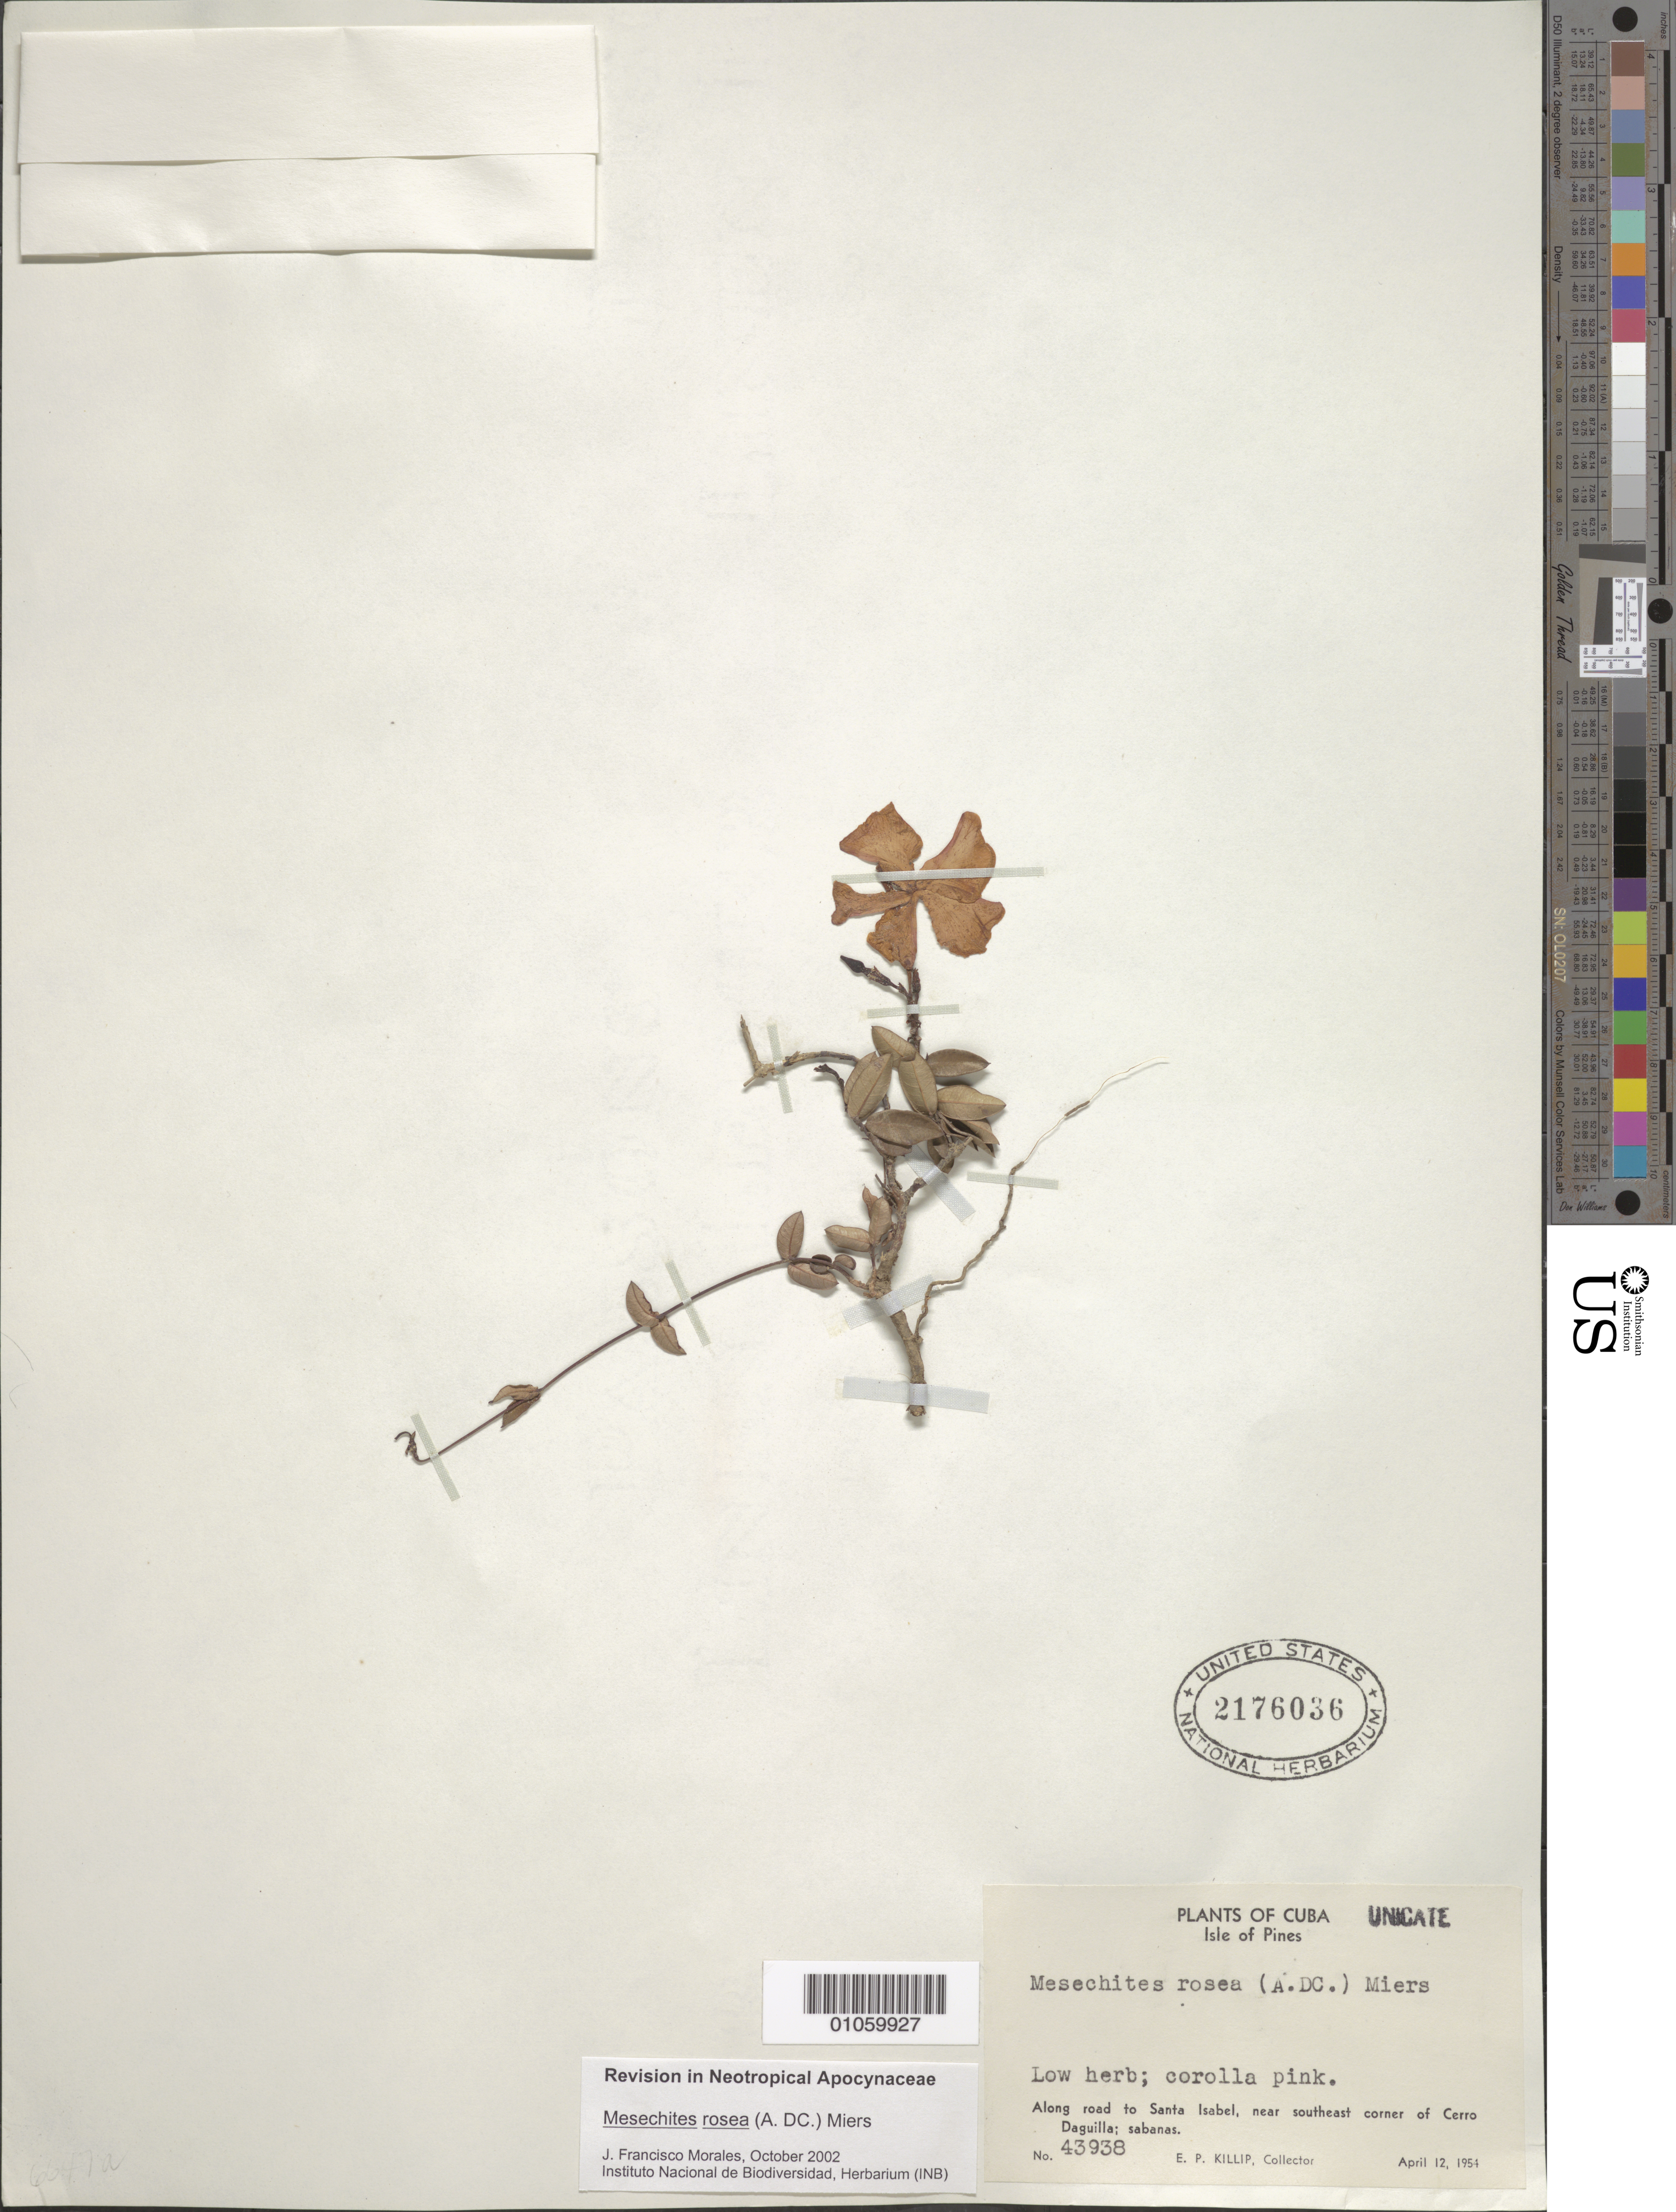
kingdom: Plantae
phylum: Tracheophyta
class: Magnoliopsida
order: Gentianales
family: Apocynaceae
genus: Mesechites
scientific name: Mesechites roseus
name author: (A. DC.) Miers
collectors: E. P. Killip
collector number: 43938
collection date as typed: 12 Apr 1954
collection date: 1954-04-12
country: Cuba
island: Isla de la Juventud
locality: Isle of Pines, Along road to Santa Isabel, near southeast corner of Cerro Daguilla; sabanas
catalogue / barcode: US 2176036